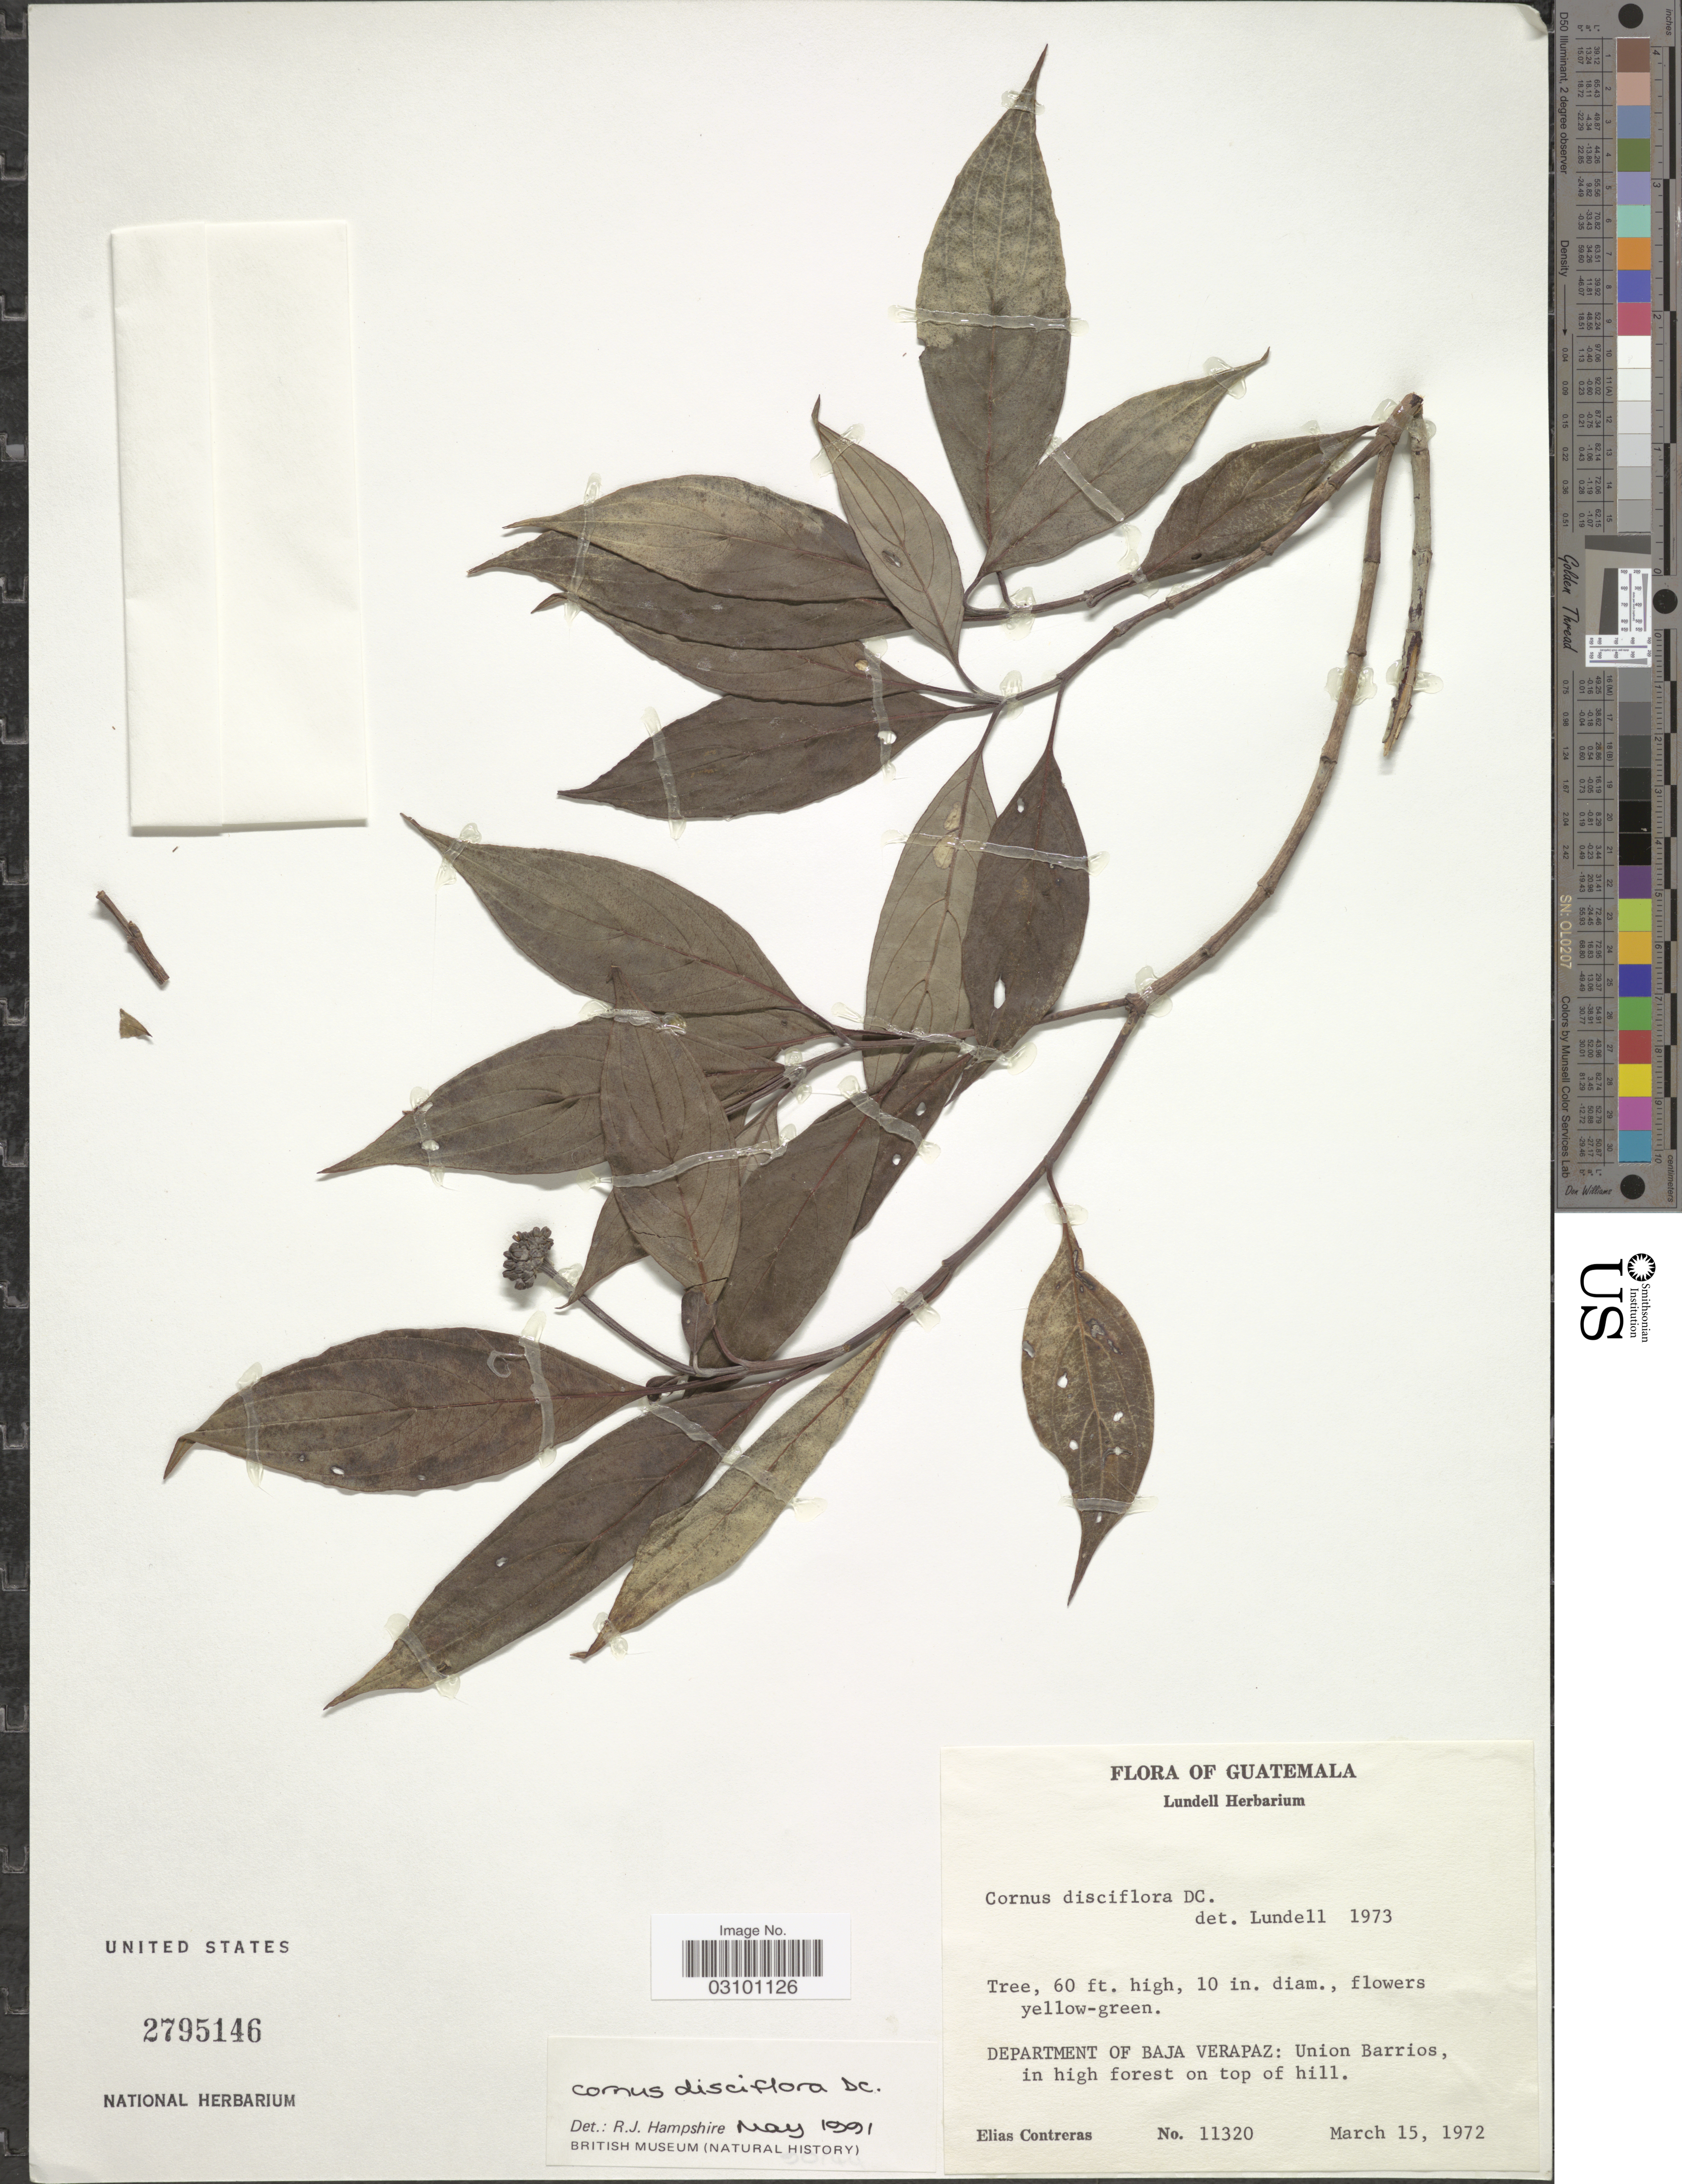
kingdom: Plantae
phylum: Tracheophyta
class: Magnoliopsida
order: Cornales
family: Cornaceae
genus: Cornus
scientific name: Cornus disciflora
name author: Moc. & Sessé ex DC.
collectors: E. Contreras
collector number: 11320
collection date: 1972-03-15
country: Guatemala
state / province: Baja Verapaz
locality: Department of Baja Verapaz: Union Barrios, in high forest on top of hill.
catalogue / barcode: US 2795146